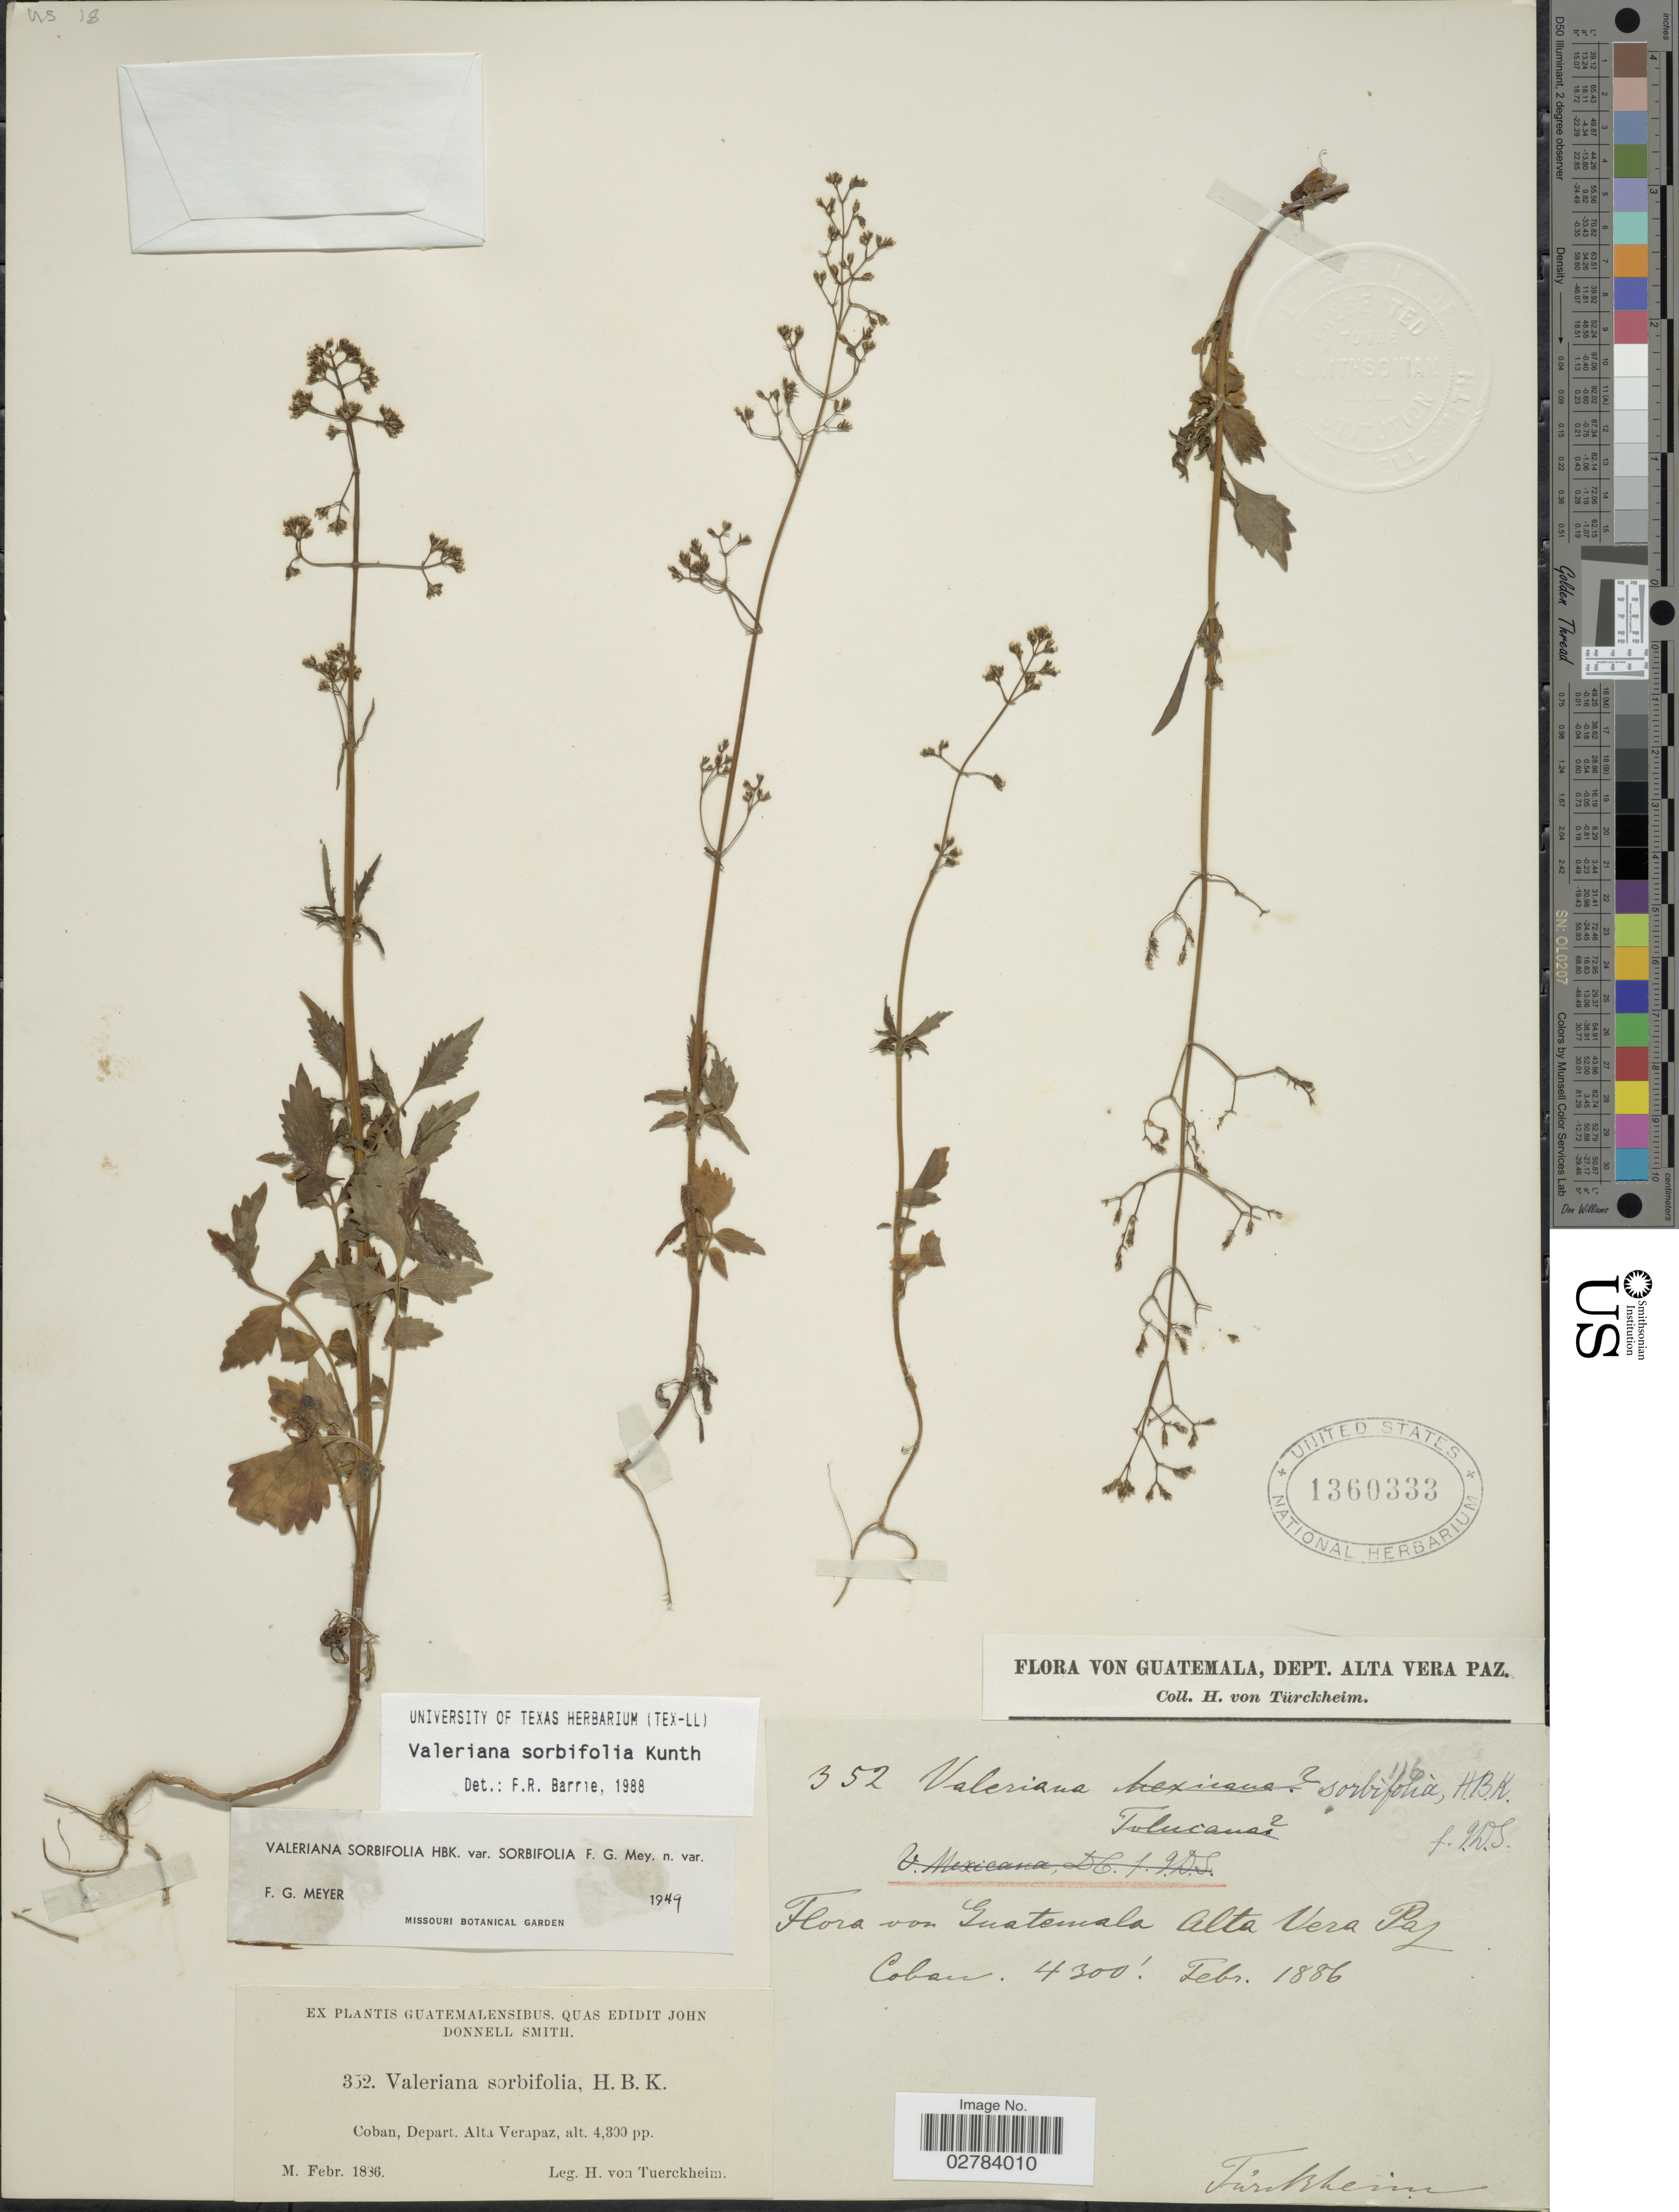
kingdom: Plantae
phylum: Tracheophyta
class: Magnoliopsida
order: Dipsacales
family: Caprifoliaceae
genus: Valeriana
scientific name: Valeriana sorbifolia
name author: Kunth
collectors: H. von Türckheim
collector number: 352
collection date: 1836-02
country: Guatemala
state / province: Alta Verapaz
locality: Coban, Depart. Alta Verapaz.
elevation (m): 1311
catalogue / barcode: US 1360333